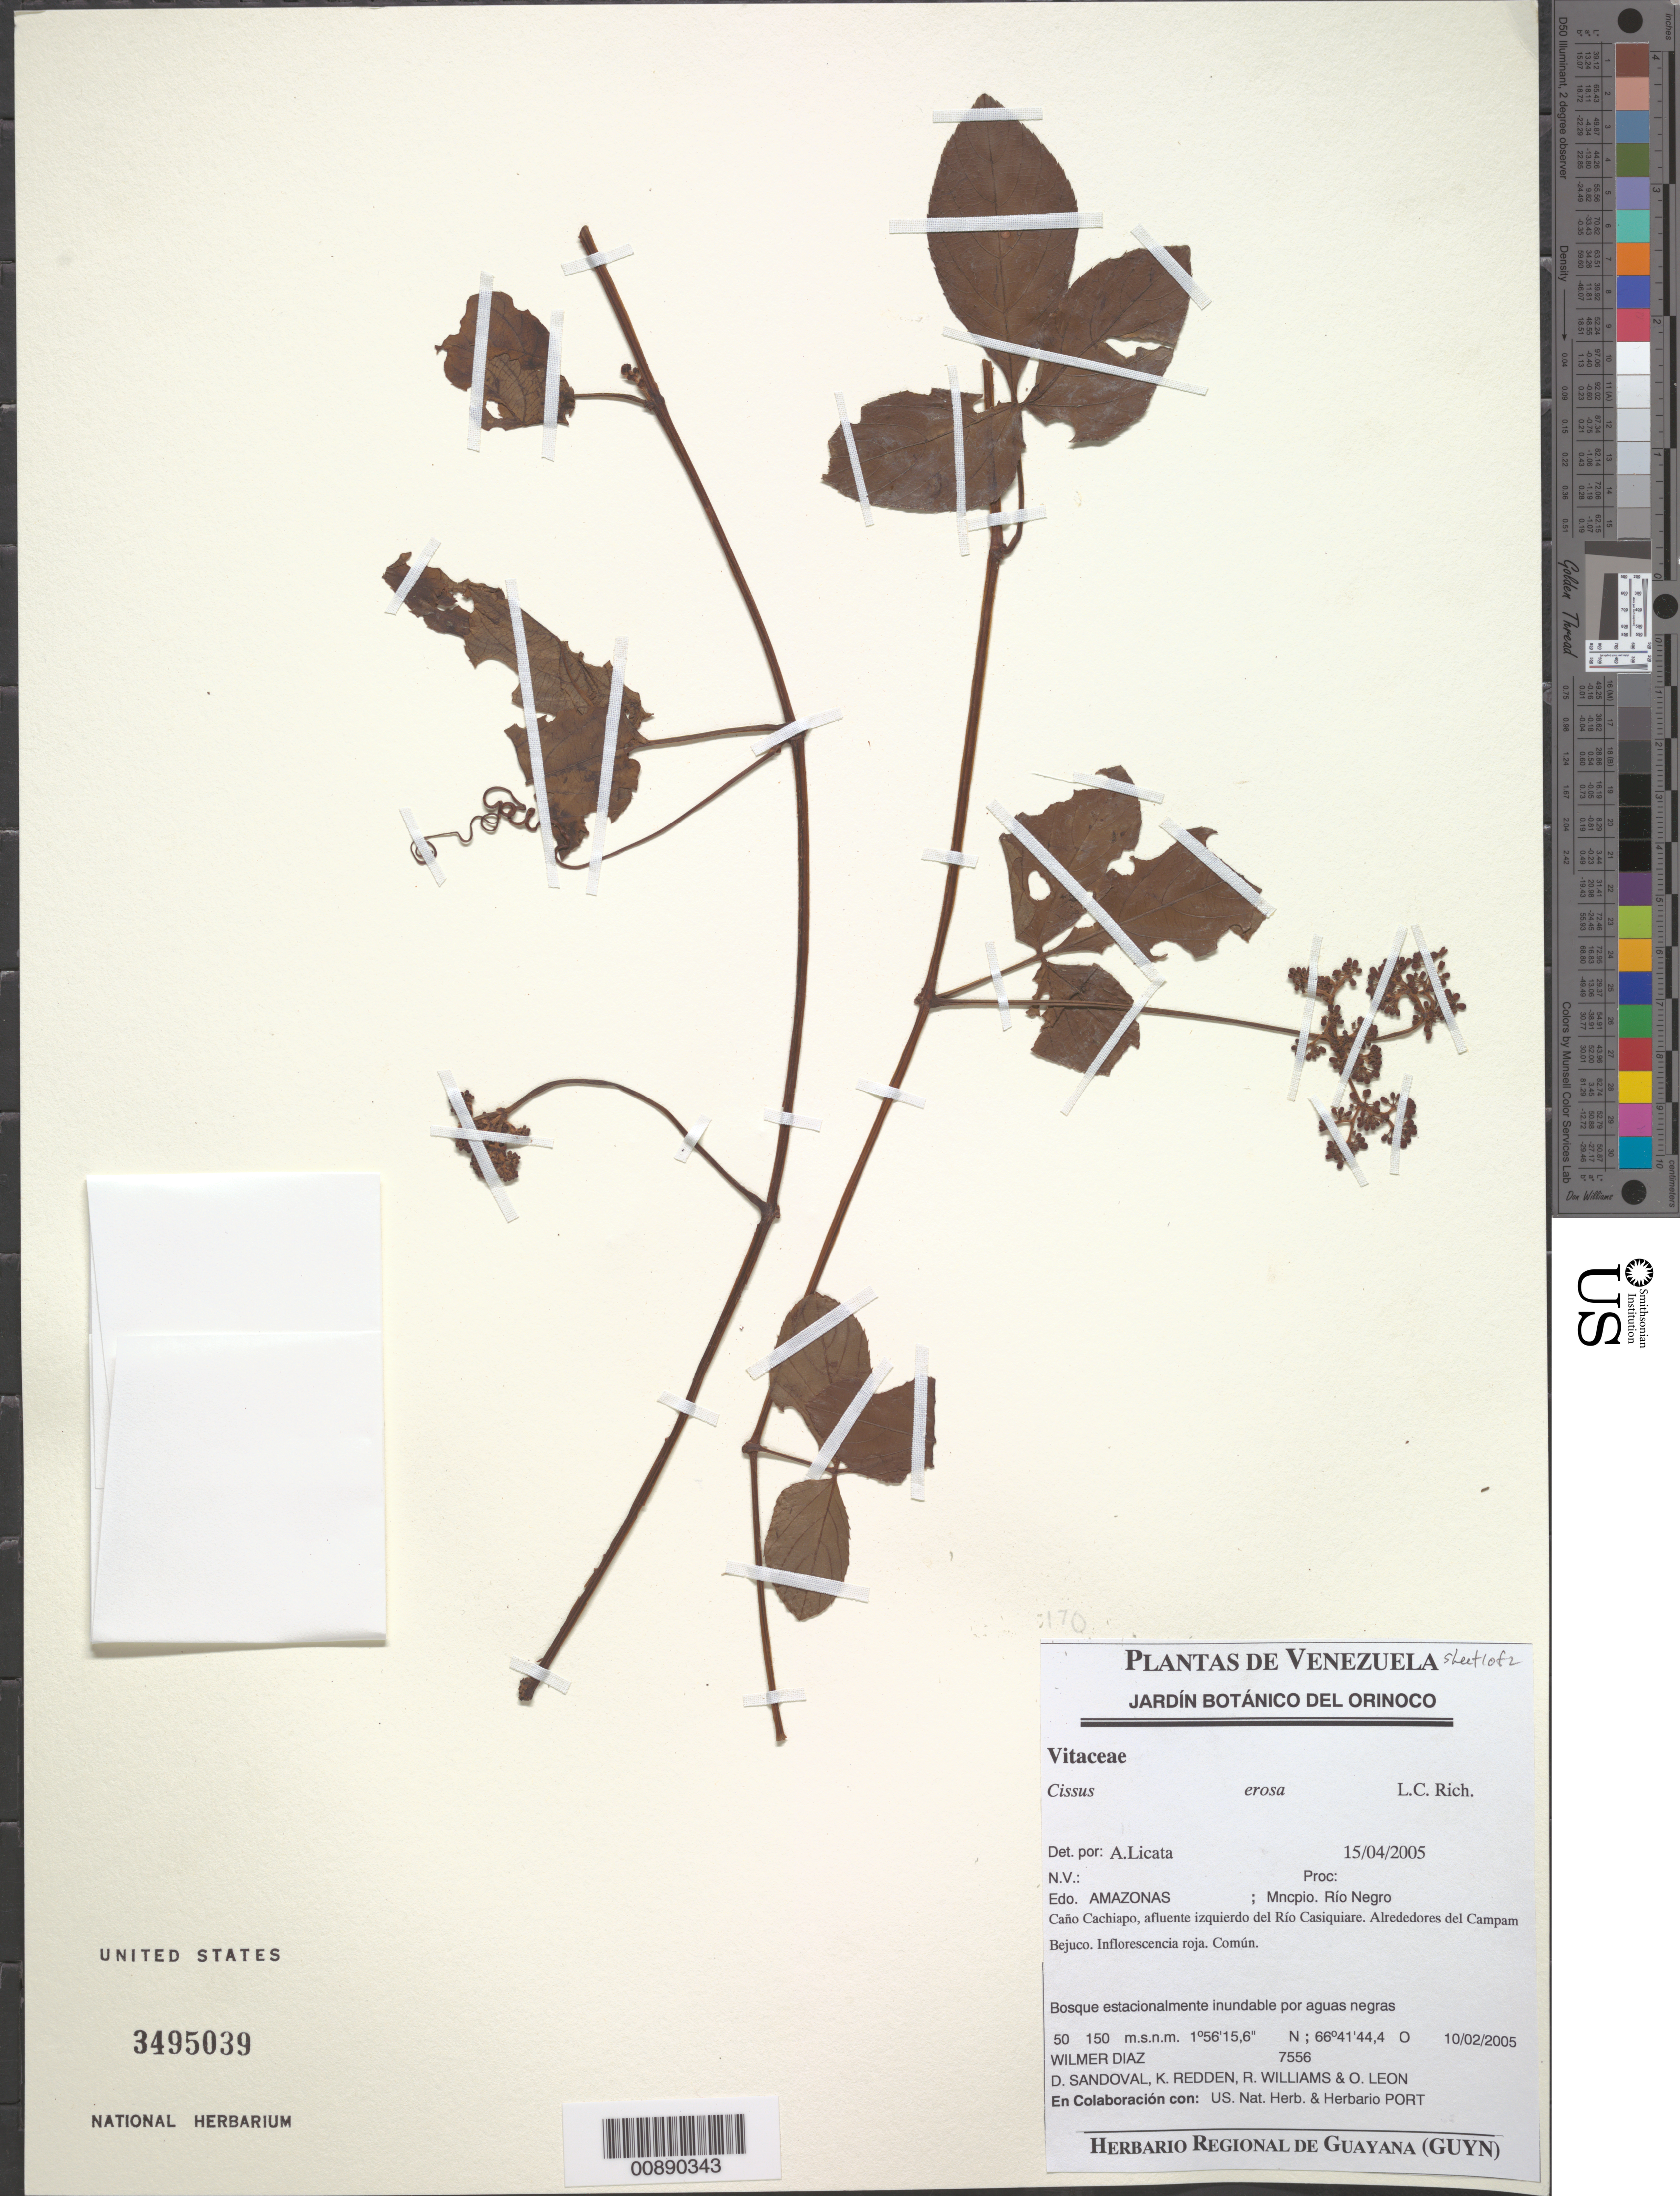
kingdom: Plantae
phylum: Tracheophyta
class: Magnoliopsida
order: Vitales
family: Vitaceae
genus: Cissus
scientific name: Cissus erosa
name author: Rich.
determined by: Licata, A., (PORT), Univ. Nac. Exp. de los Llanos Ezequiel Zamora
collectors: W. Díaz P., D. Sandoval, K. M. Redden, R. Williams & O. León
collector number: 7556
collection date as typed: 10-Feb-05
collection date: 2005-02-10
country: Venezuela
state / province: Amazonas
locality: Mun. Río Negro, Caño Cachiapo, afluente del Río Casiquaire, alrededores del Campamento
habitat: Bosque estacionalmente inundable por aguas negras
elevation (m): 50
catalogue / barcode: US 3495039